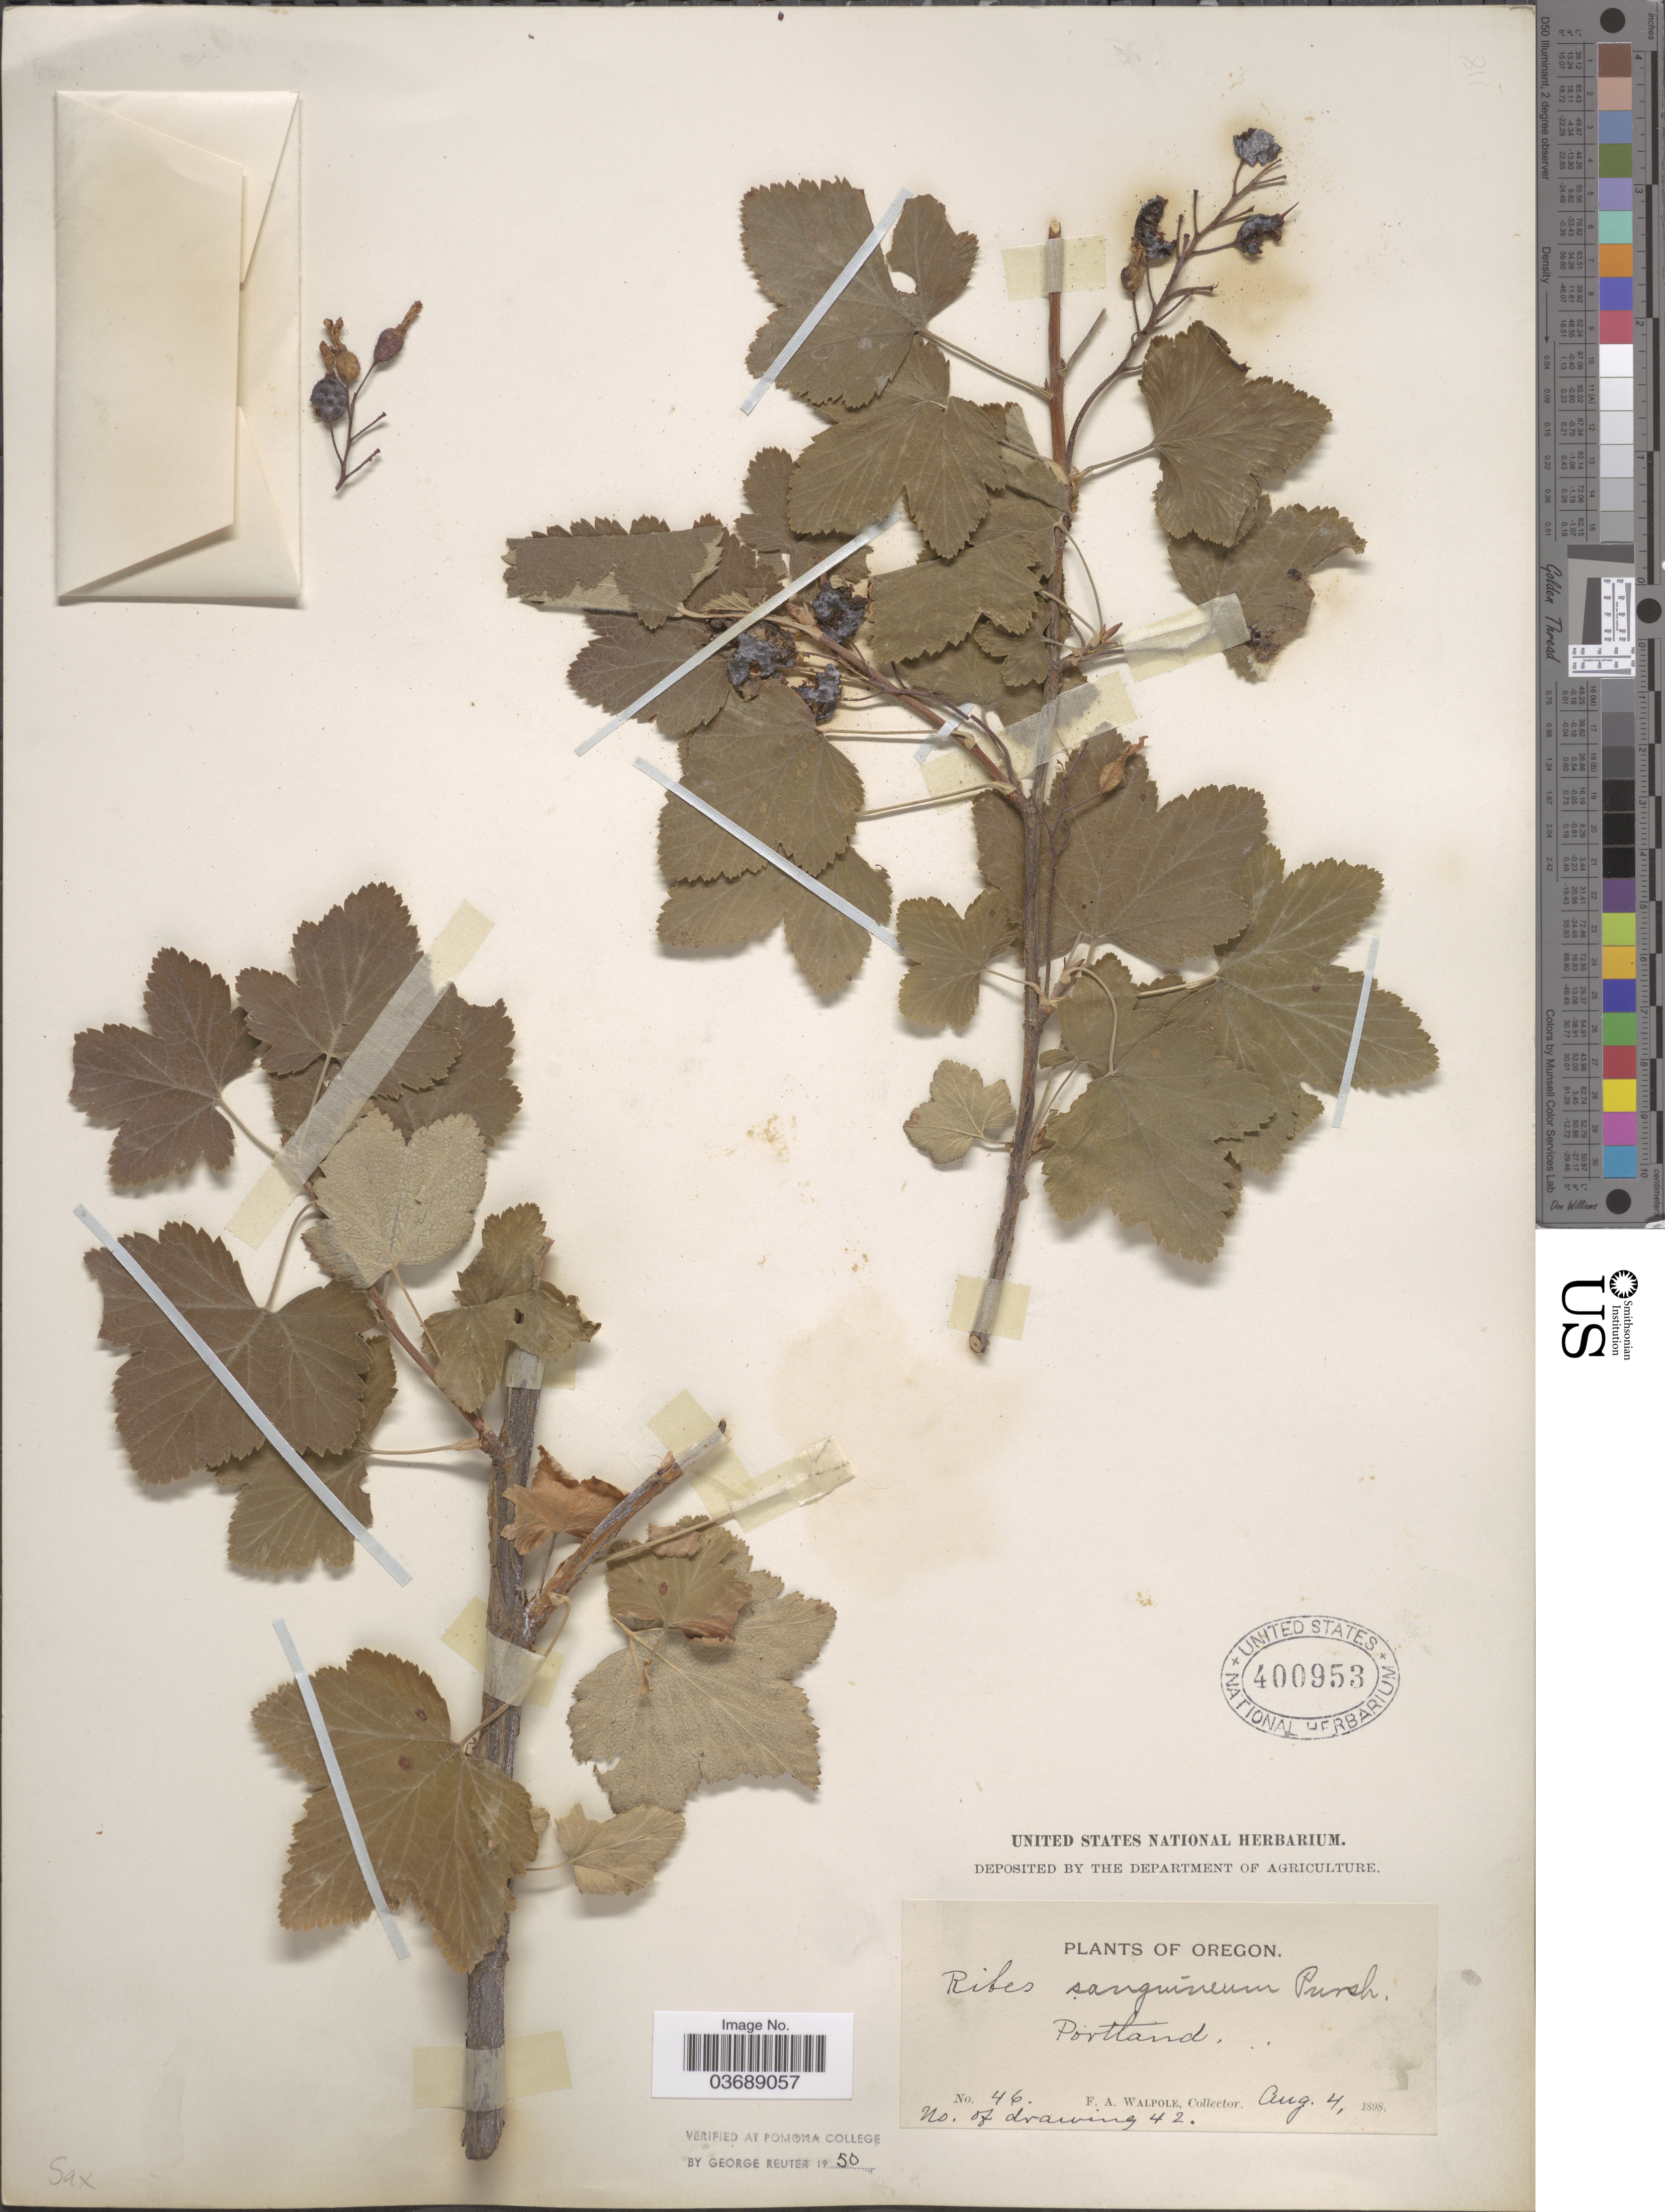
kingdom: Plantae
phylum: Tracheophyta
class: Magnoliopsida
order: Saxifragales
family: Grossulariaceae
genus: Ribes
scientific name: Ribes sanguineum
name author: Pursh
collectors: F. Walpole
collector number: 46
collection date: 1898-08-04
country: United States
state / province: Oregon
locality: Portland.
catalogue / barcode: US 400953